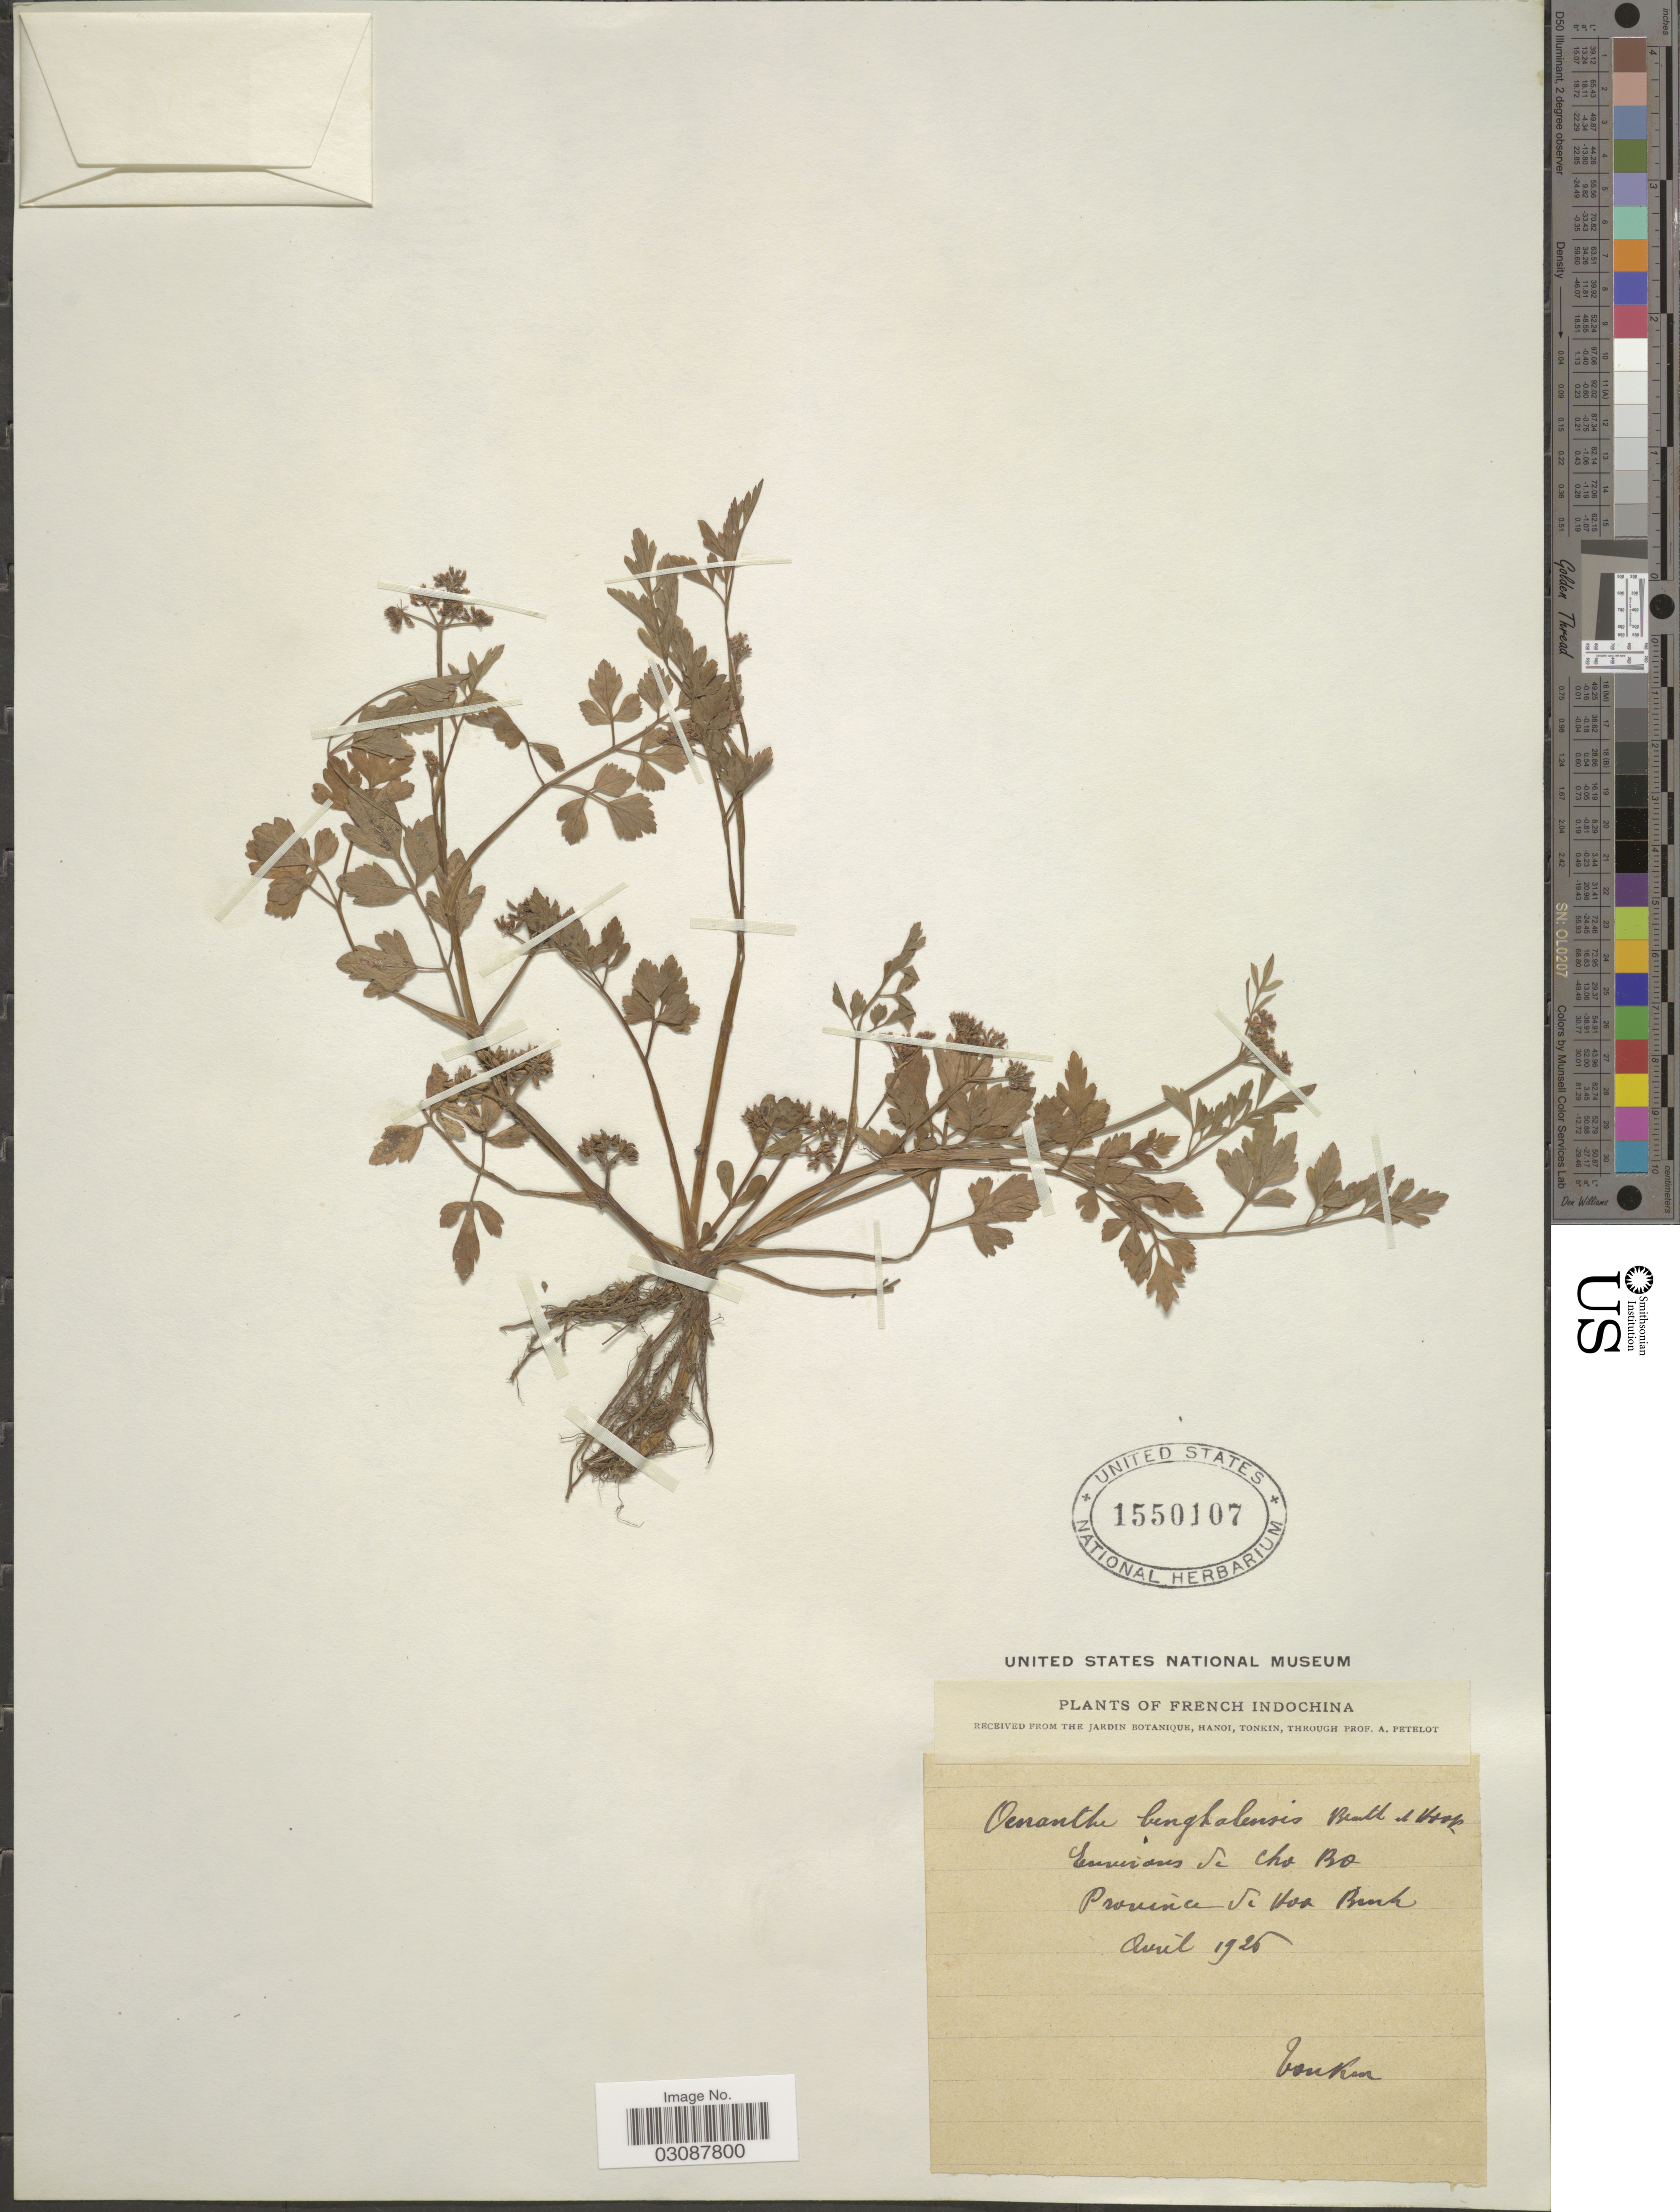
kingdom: Plantae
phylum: Tracheophyta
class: Magnoliopsida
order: Apiales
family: Apiaceae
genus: Oenanthe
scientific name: Oenanthe benghalensis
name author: (Roxb.) Benth. & Hook. f.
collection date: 1926-04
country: Vietnam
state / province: Hoa Binh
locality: Environs de Cho Bo, Provincia de Hoa Binh.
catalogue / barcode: US 1550107